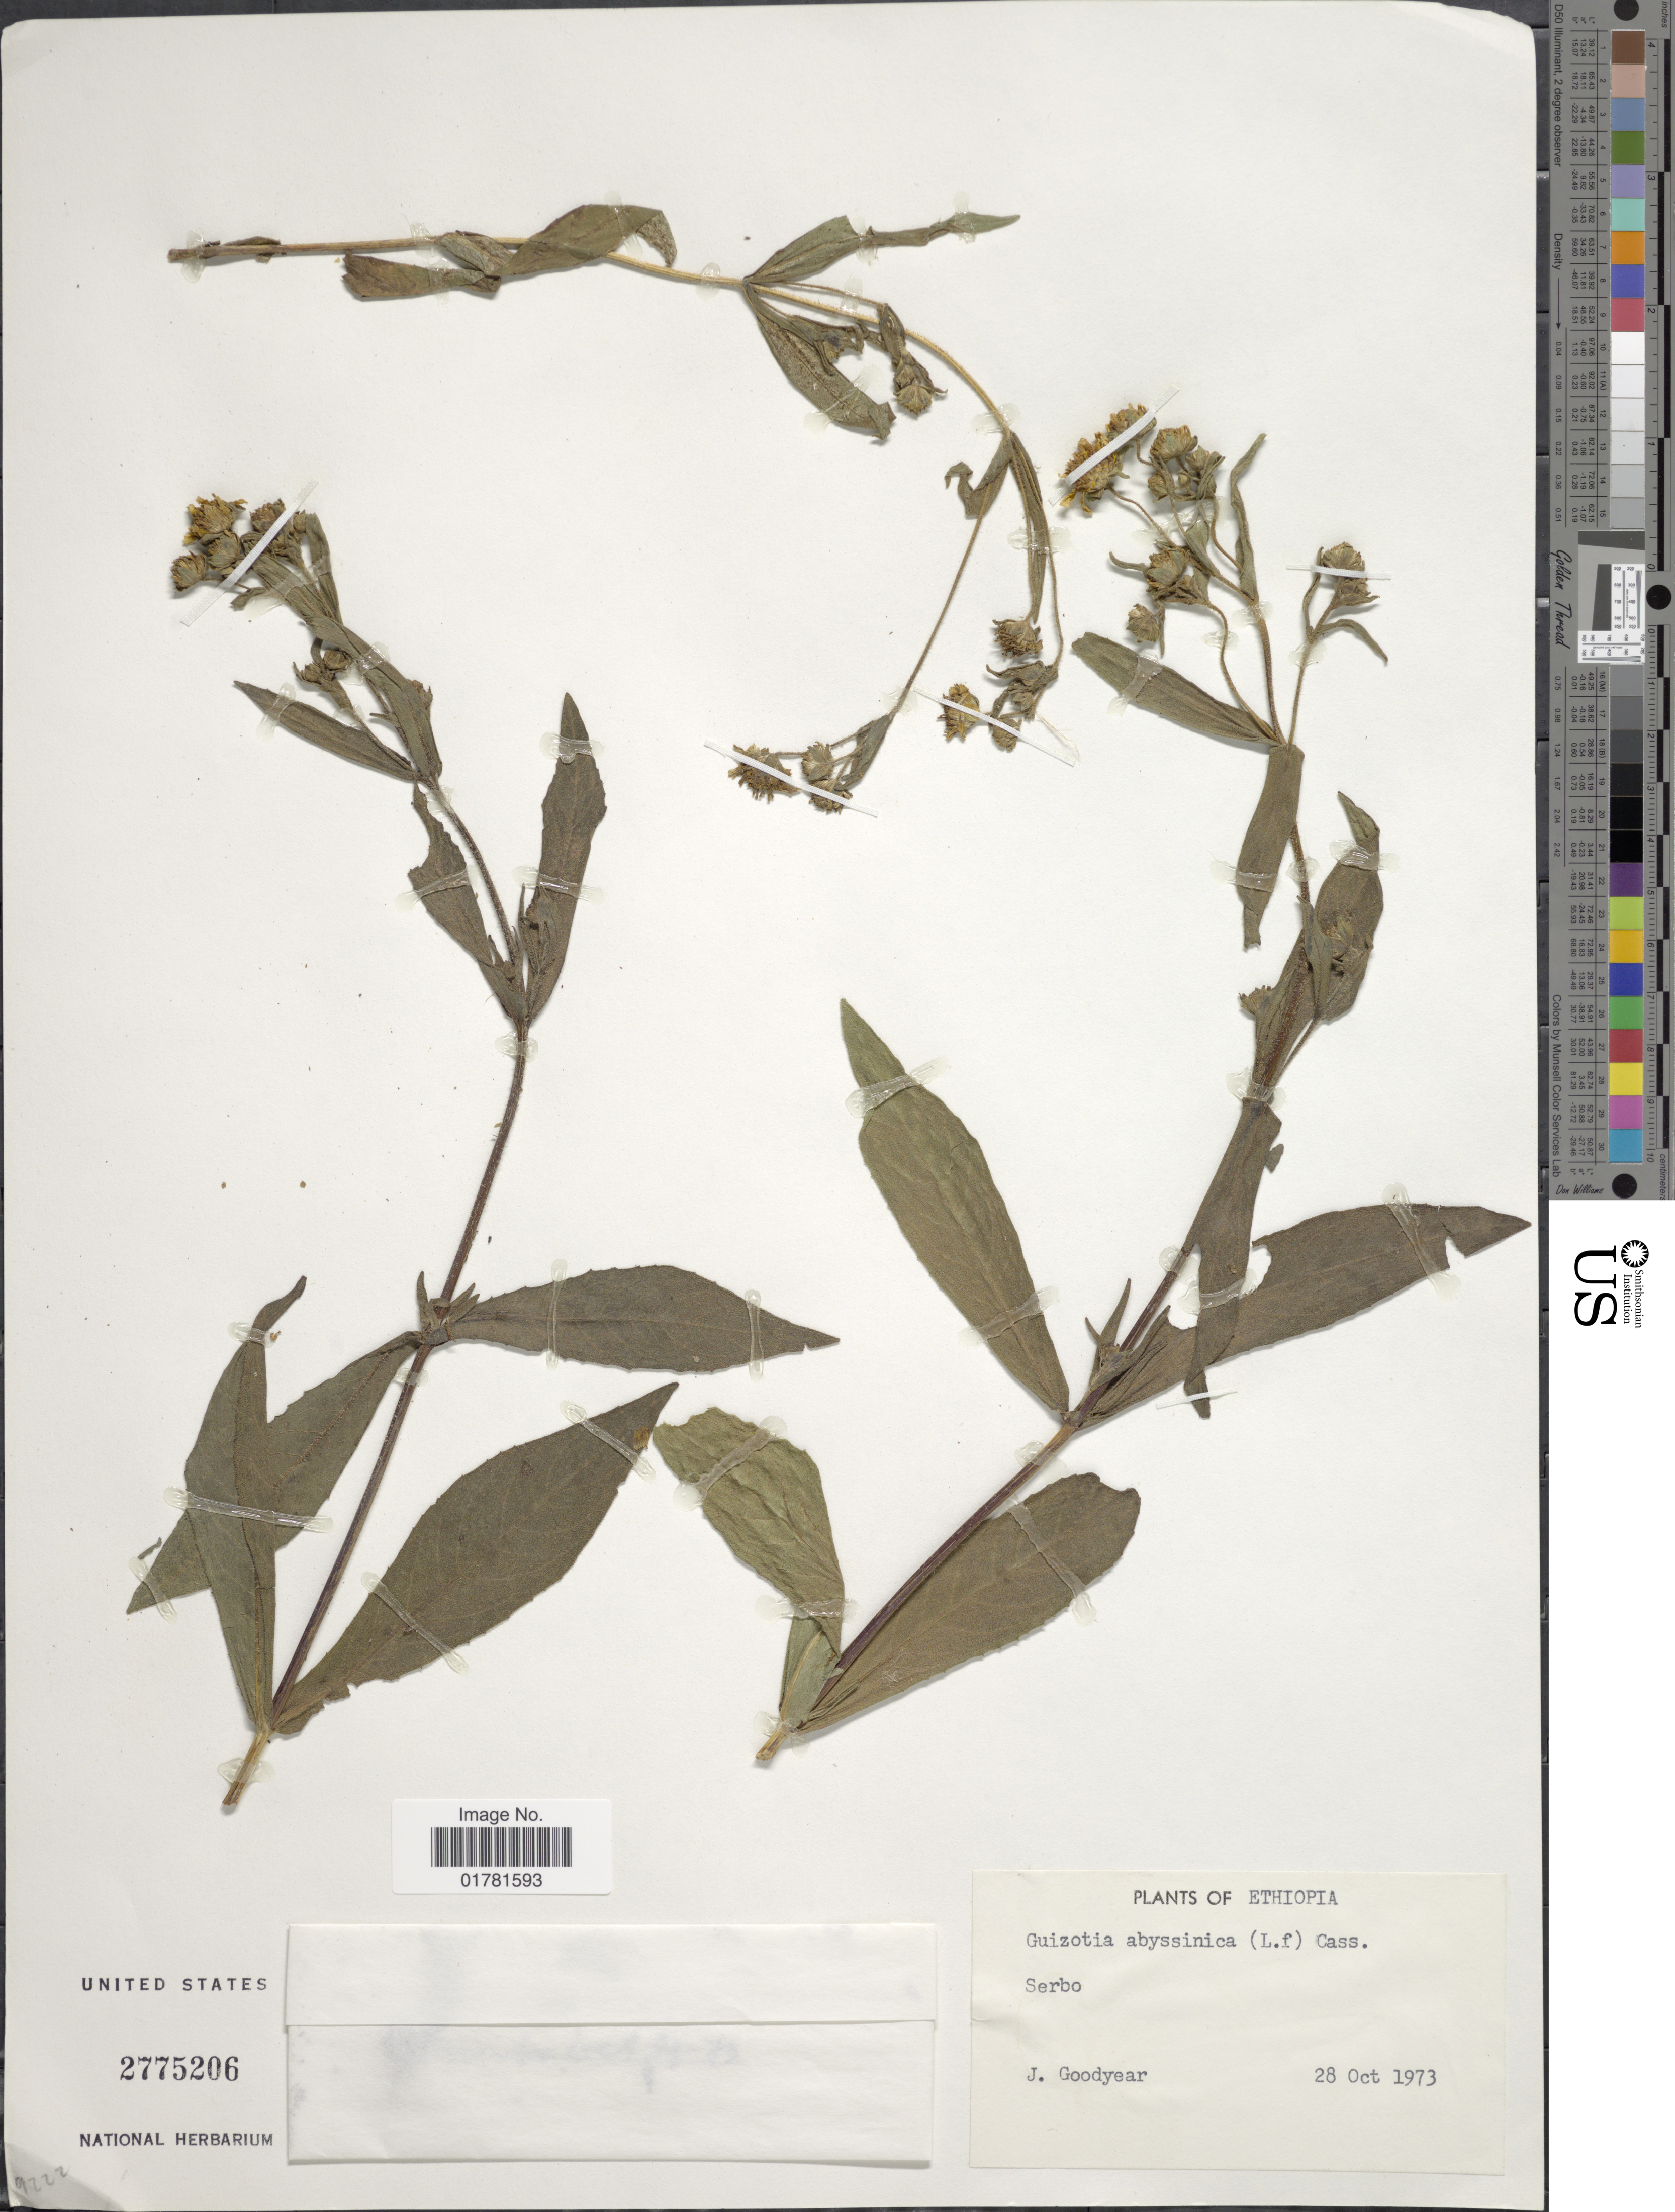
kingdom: Plantae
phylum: Tracheophyta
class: Magnoliopsida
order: Asterales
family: Asteraceae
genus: Guizotia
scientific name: Guizotia abyssinica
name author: (L. f.) Cass.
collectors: J. Goodyear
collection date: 1973-10-28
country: Ethiopia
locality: Serbo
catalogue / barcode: US 2775206